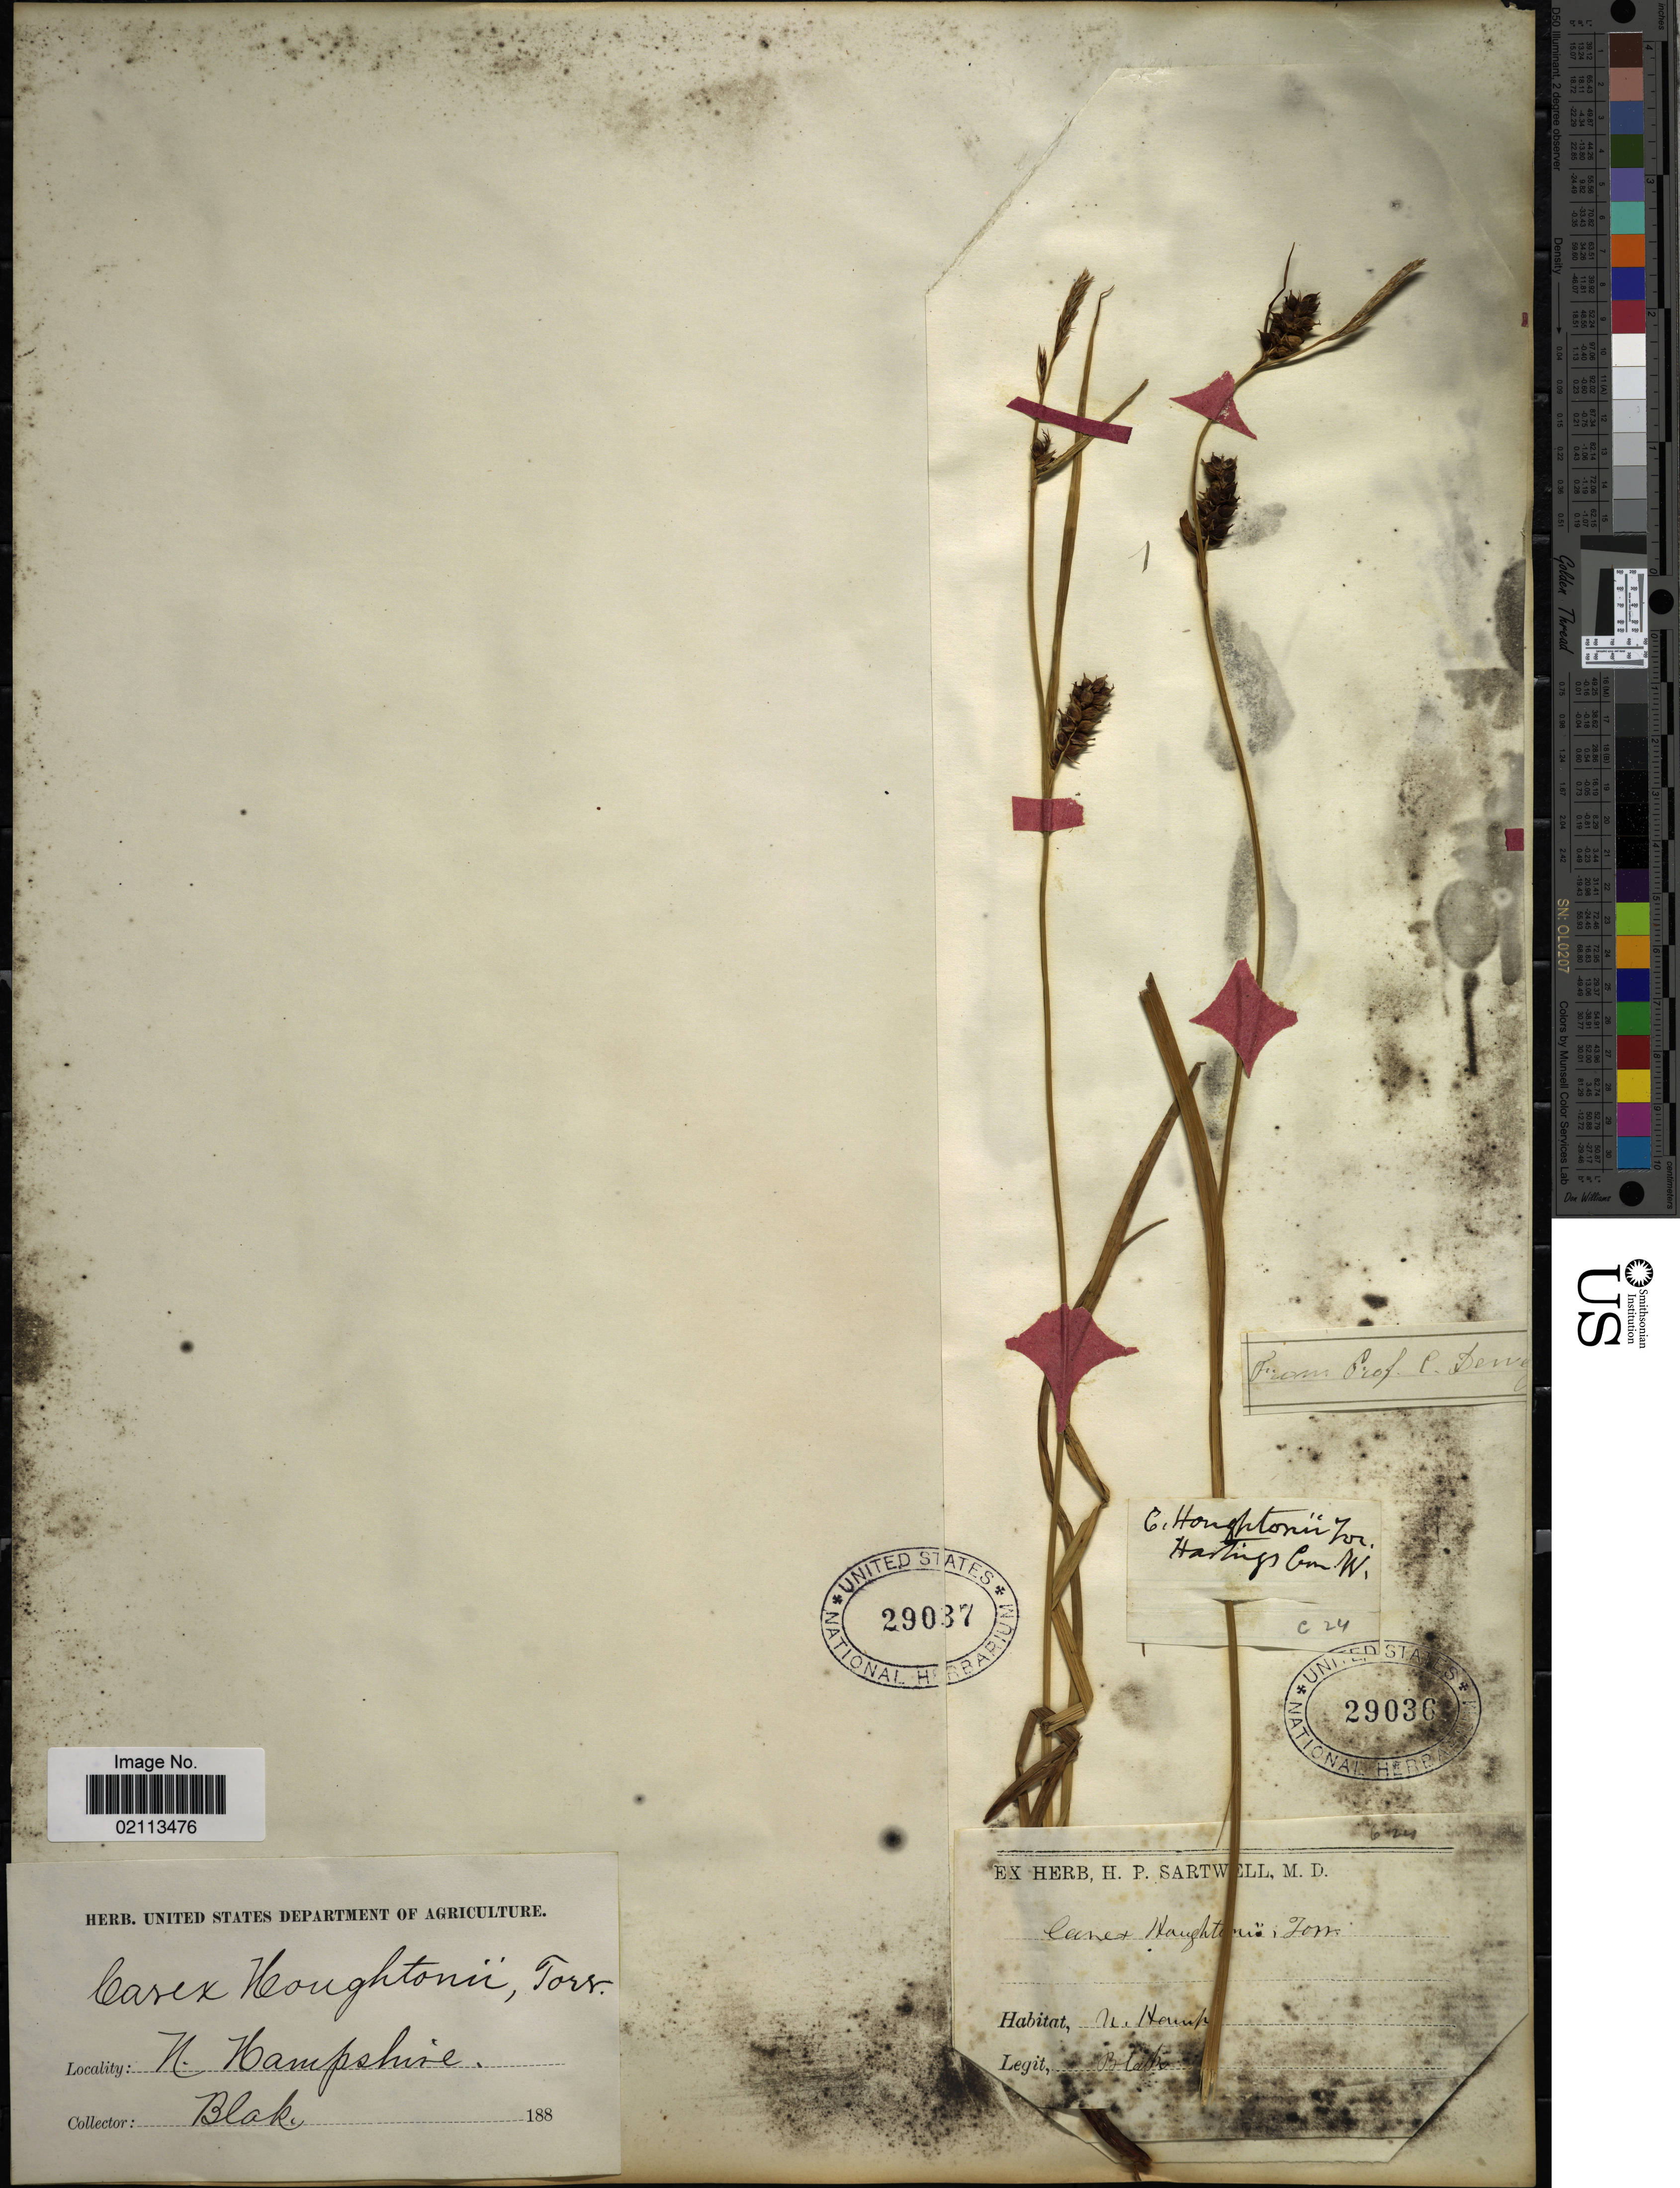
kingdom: Plantae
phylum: Tracheophyta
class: Liliopsida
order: Poales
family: Cyperaceae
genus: Carex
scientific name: Carex houghtoniana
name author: Torr. ex Dewey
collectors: -- Blake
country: United States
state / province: New Hampshire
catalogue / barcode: US 29036